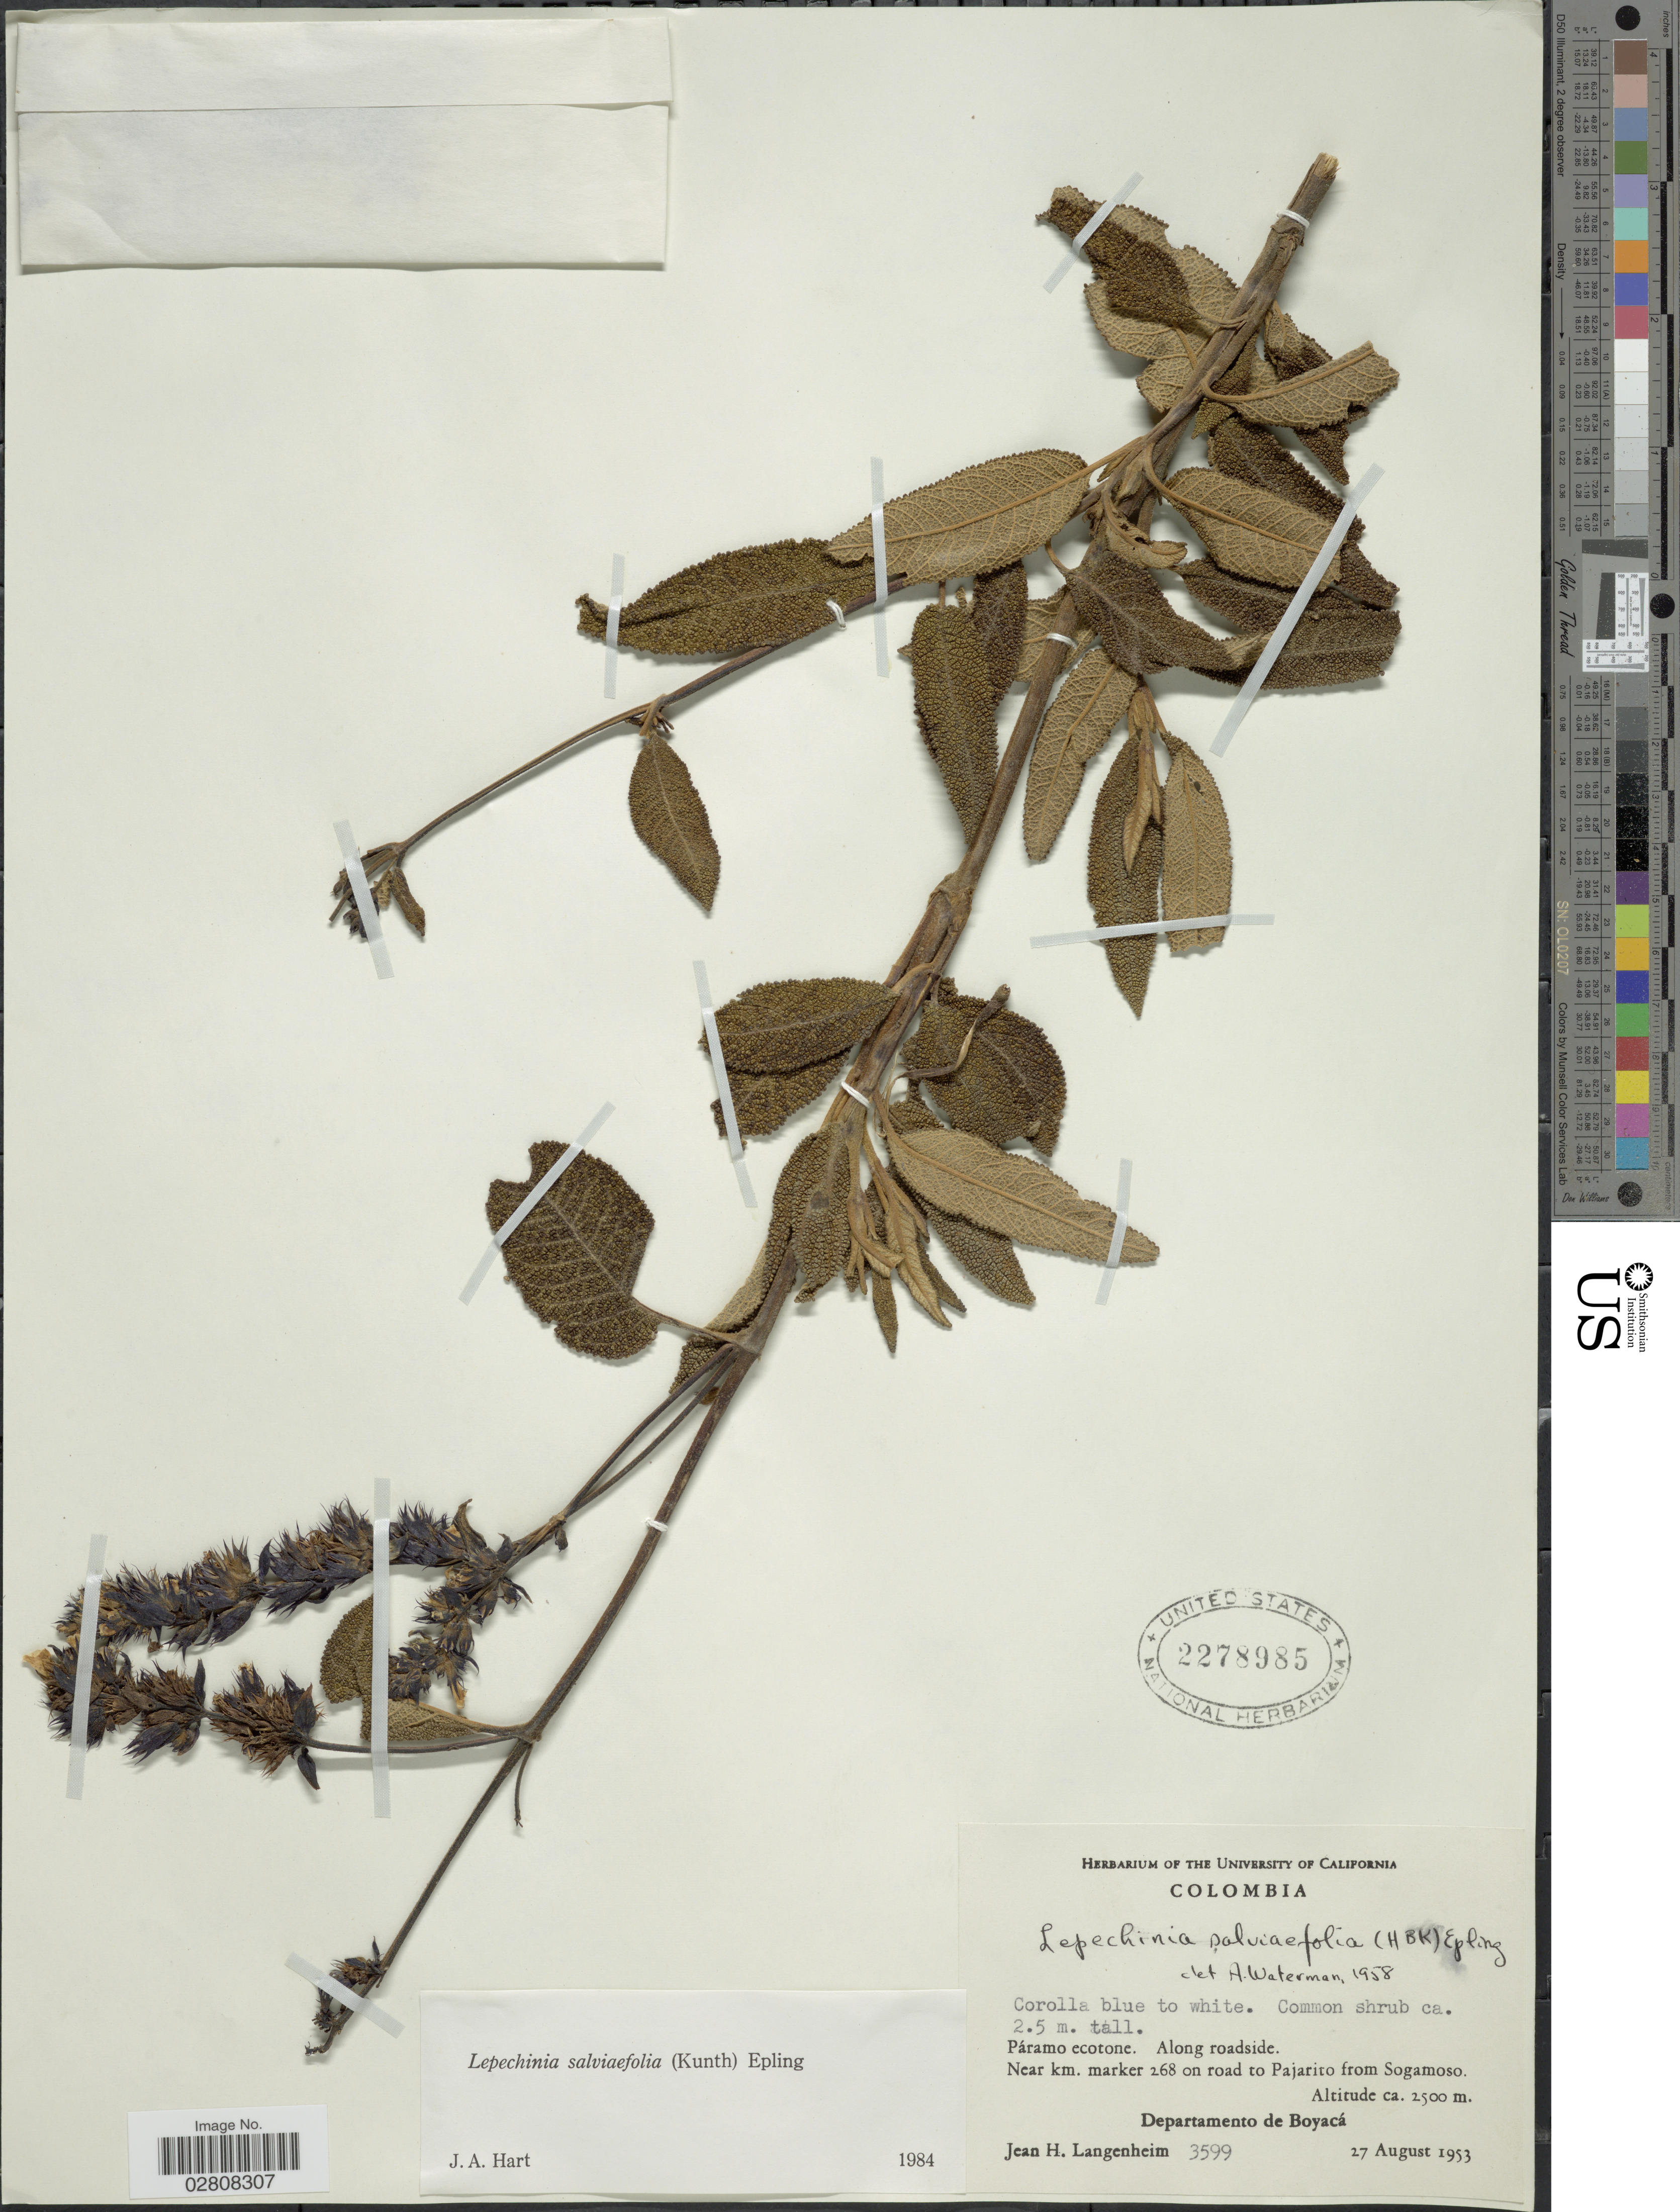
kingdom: Plantae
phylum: Tracheophyta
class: Magnoliopsida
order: Lamiales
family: Lamiaceae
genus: Lepechinia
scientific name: Lepechinia salviifolia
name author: (Kunth) Epling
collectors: J. H. Langenheim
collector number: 3599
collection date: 1953-08-27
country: Colombia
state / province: Boyacá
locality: Páramo ecotone. Near km. marker 268 on road to Pajarito from Sogamoso. Departamento de Boyacá.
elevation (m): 2500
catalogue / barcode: US 2278985